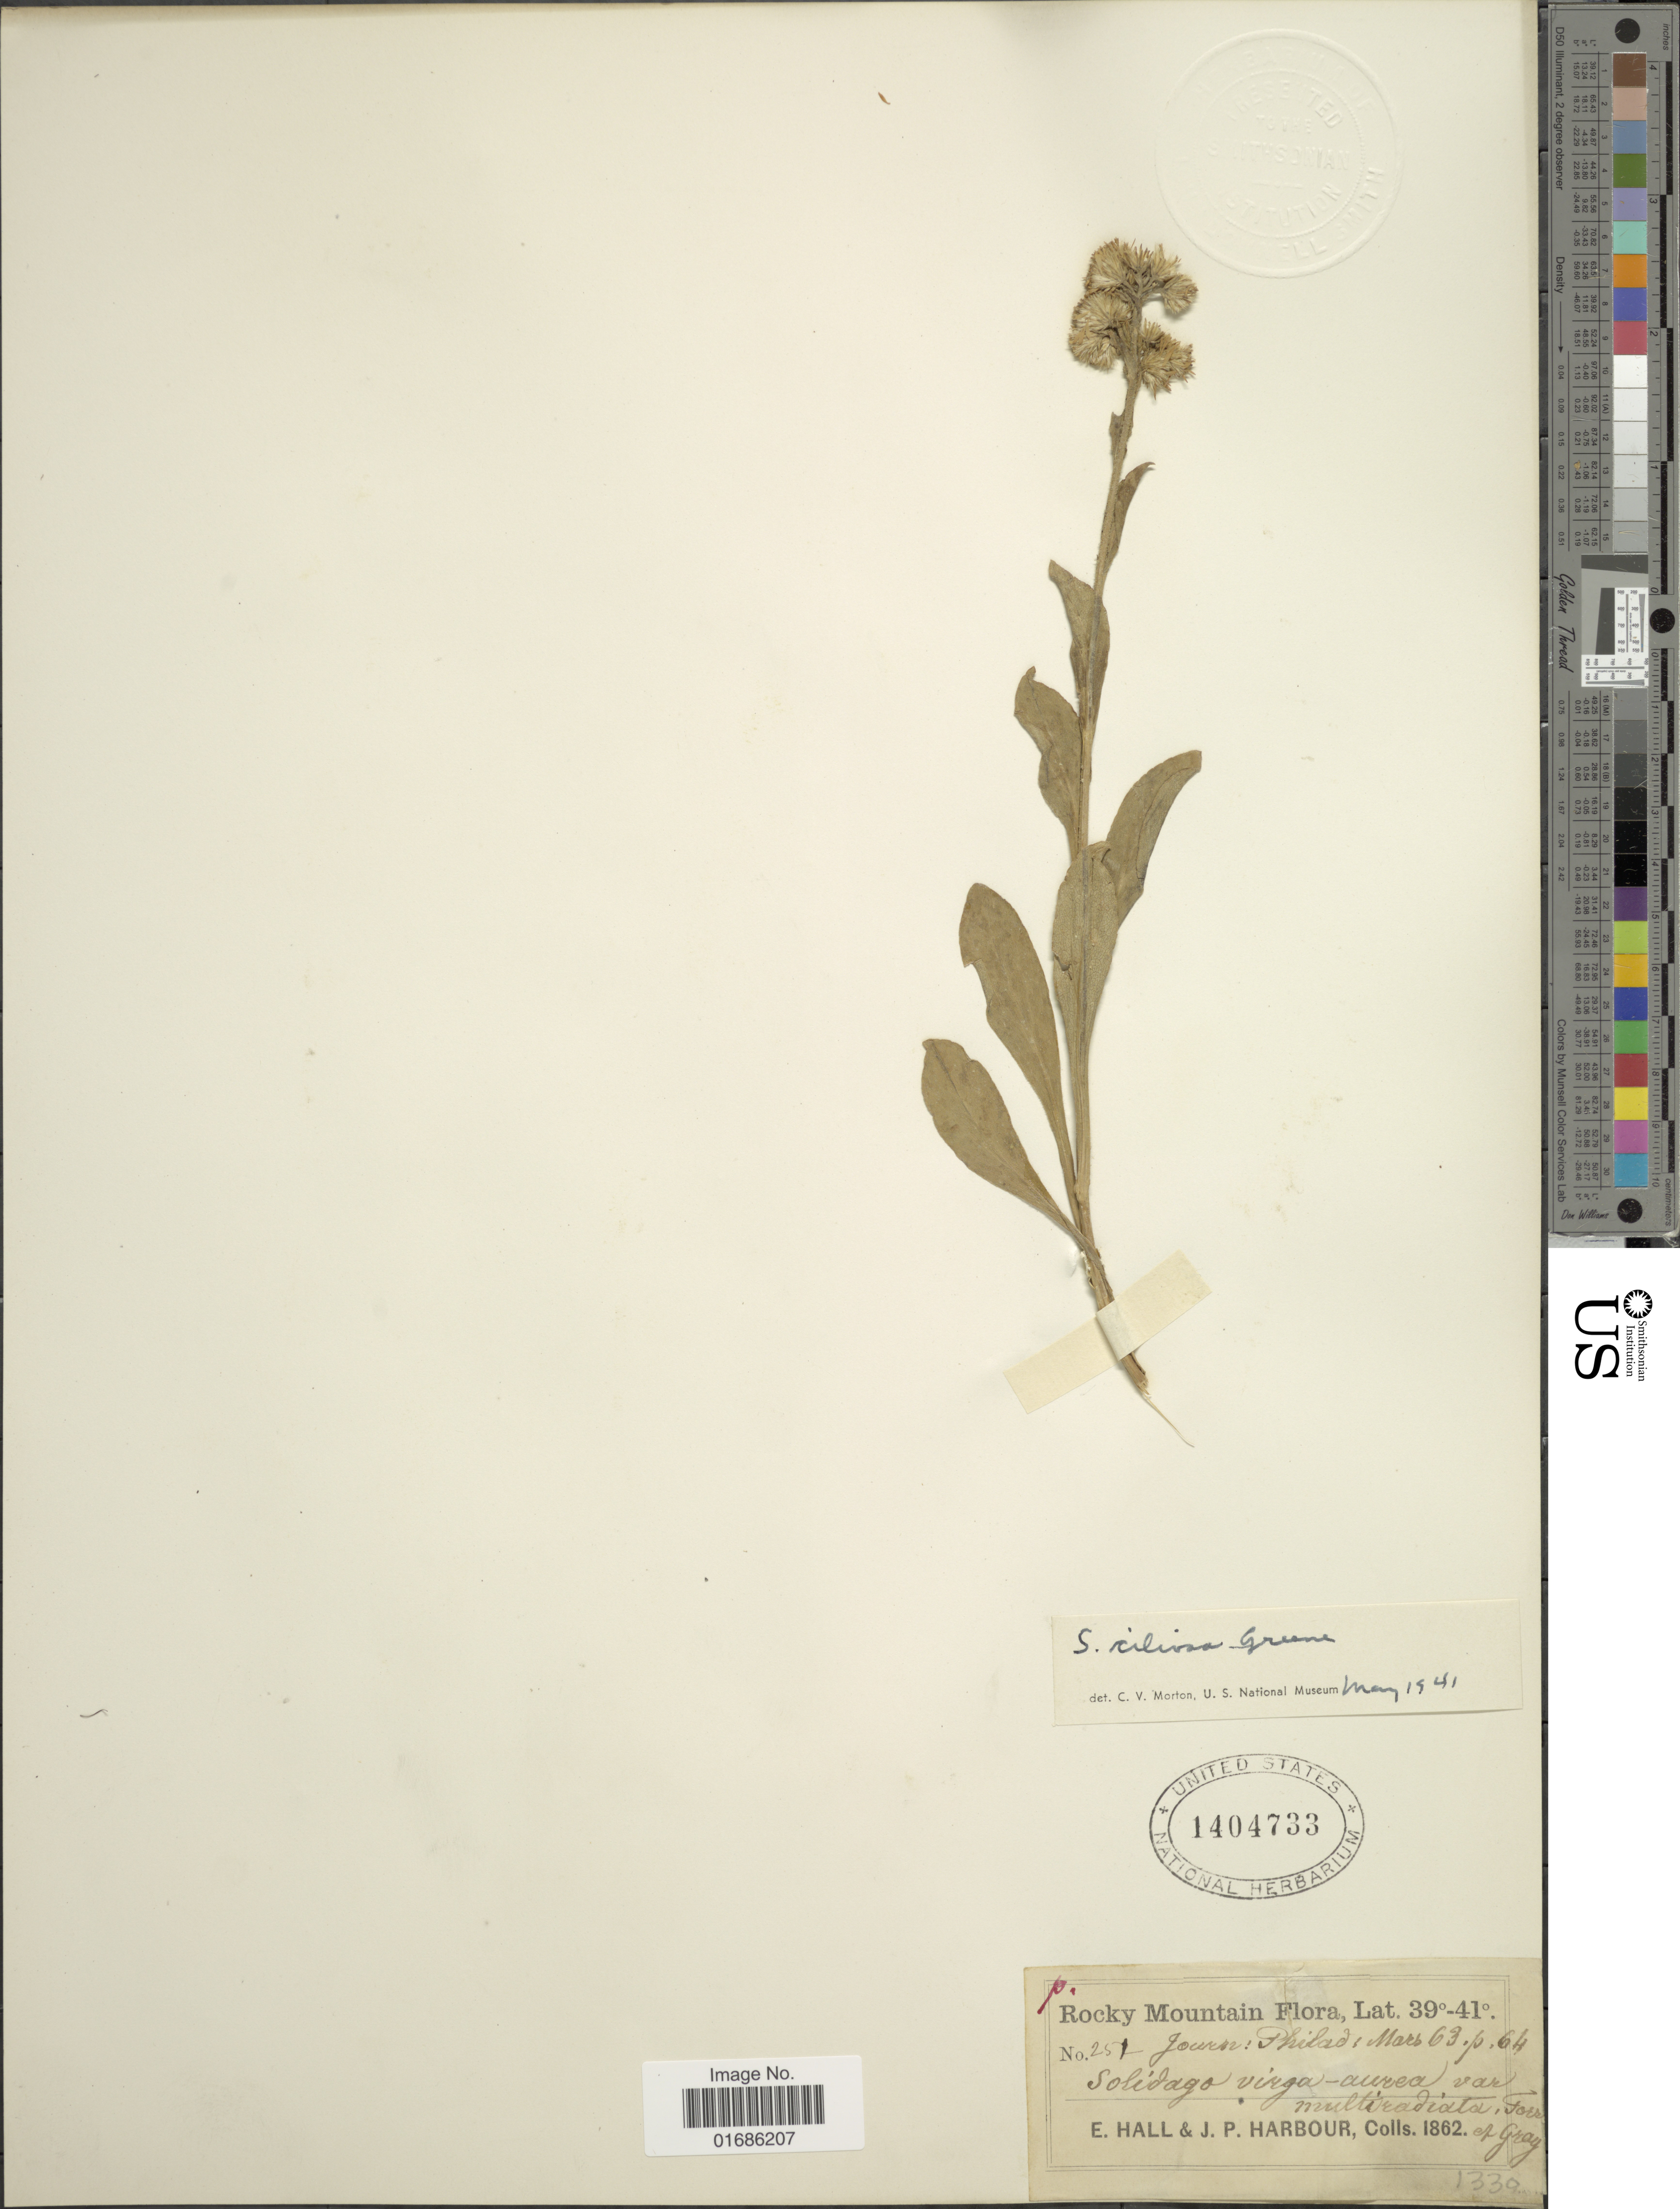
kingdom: Plantae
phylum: Tracheophyta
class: Magnoliopsida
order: Asterales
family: Asteraceae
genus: Solidago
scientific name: Solidago ciliosa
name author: Greene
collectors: E. Hall, J. Harbour & -- Gray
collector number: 251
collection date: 1862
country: United States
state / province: Colorado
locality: Rocky Mtns.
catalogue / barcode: US 1404733